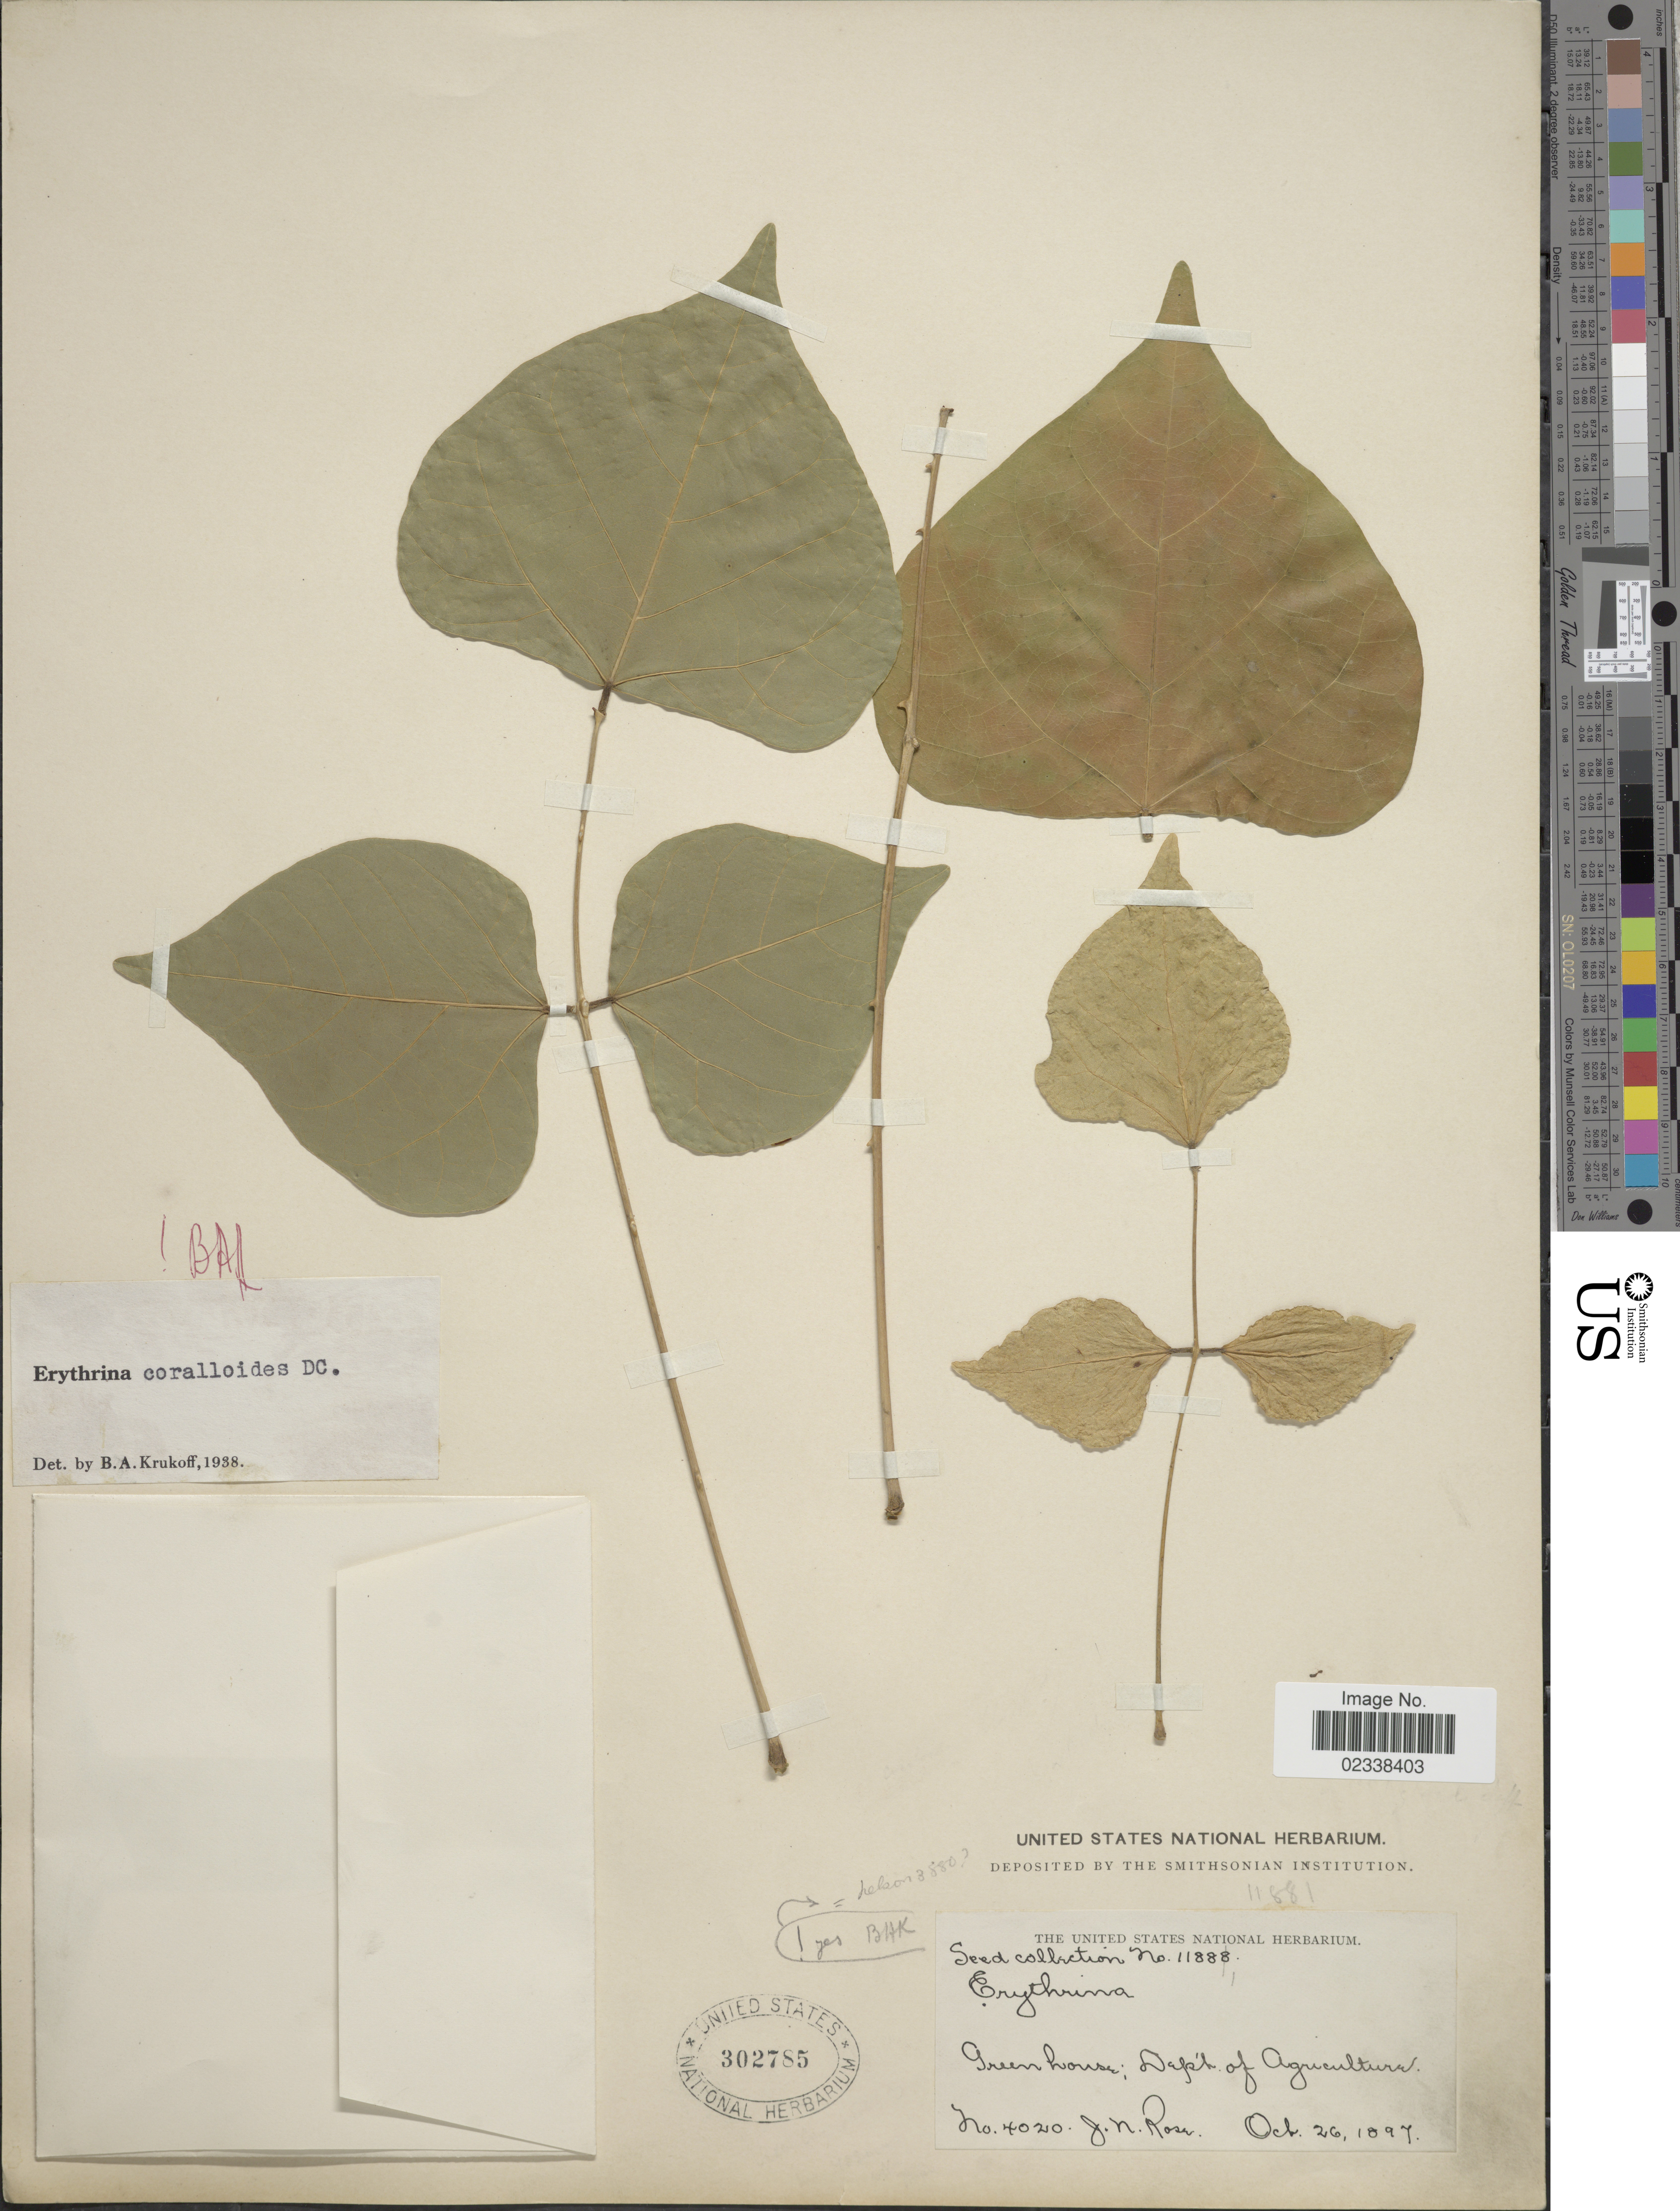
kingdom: Plantae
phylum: Tracheophyta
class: Magnoliopsida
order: Fabales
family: Fabaceae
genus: Erythrina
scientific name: Erythrina coralloides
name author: DC.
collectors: J. N. Rose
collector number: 4020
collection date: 1897-10-26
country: United States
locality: Green house; Dept. of Agriculture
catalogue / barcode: US 302785